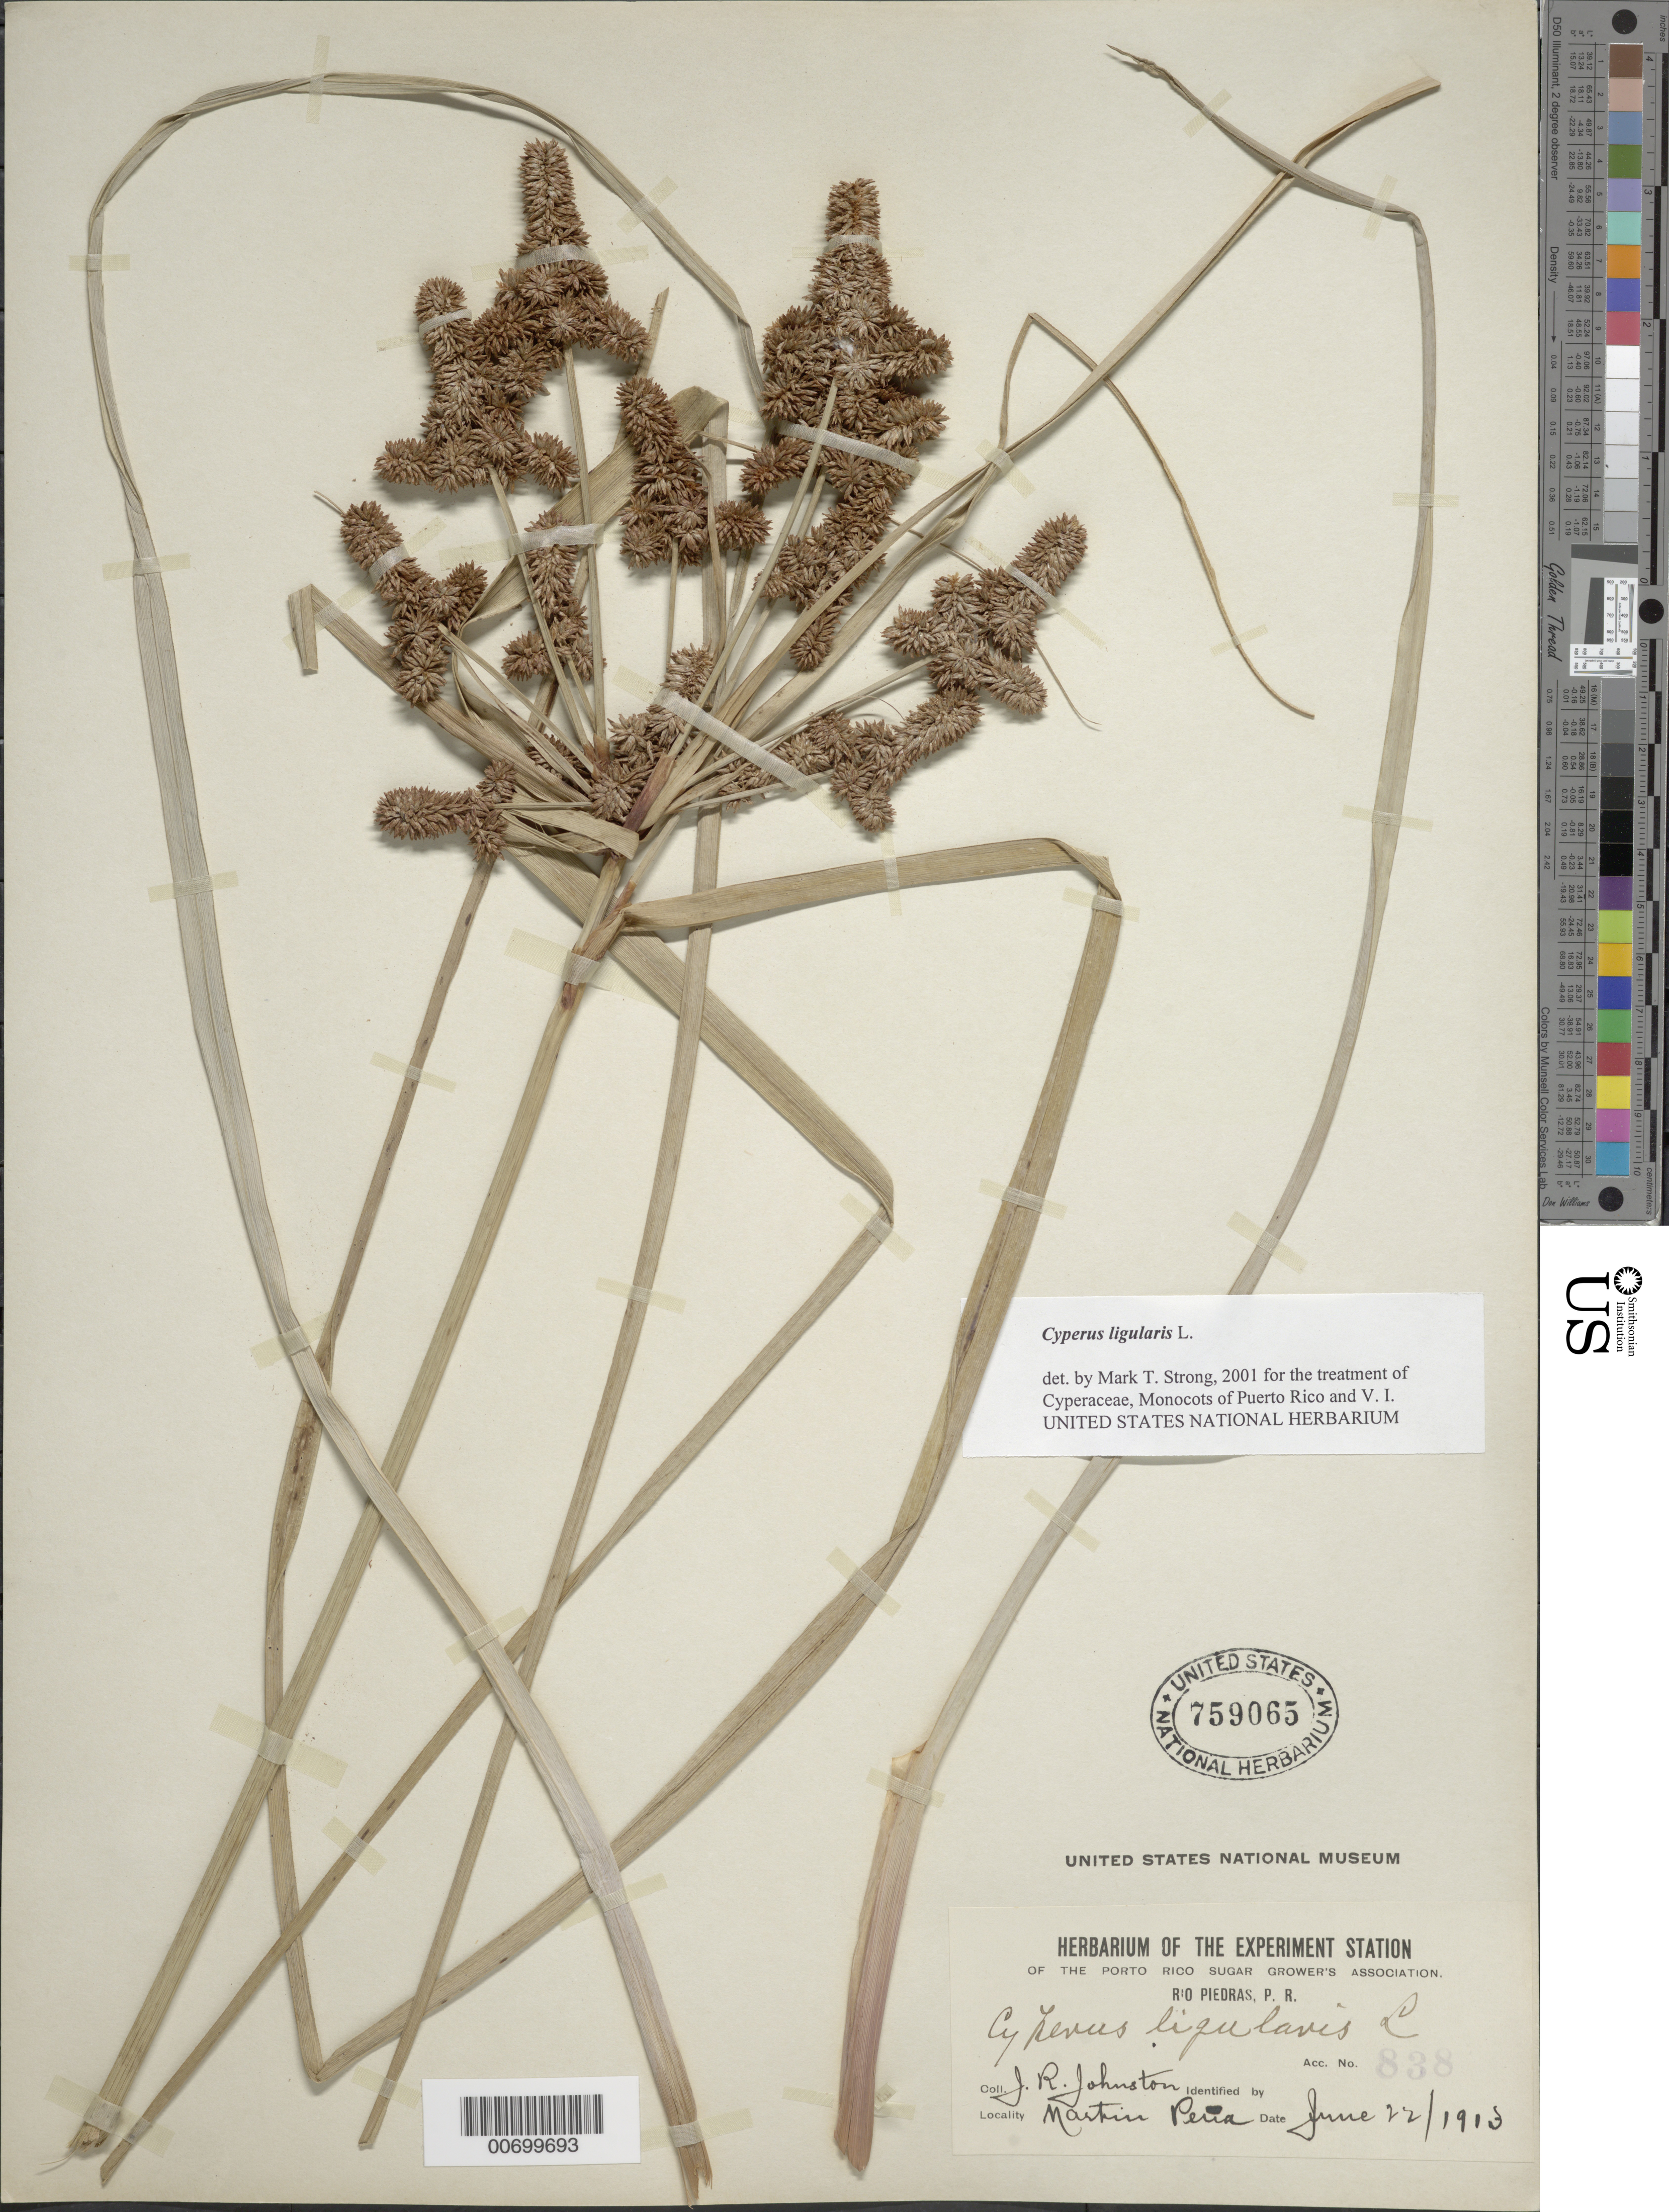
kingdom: Plantae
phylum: Tracheophyta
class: Liliopsida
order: Poales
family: Cyperaceae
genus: Cyperus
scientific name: Cyperus ligularis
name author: L.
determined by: Strong, M. T., (US), Smithsonian Institution - National Museum of Natural History (UNITED STATES)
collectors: J. Johnston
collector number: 838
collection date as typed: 22 Jun 1913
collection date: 1913-06-22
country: Puerto Rico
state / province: San Juan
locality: Martín Peña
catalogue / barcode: US 759065